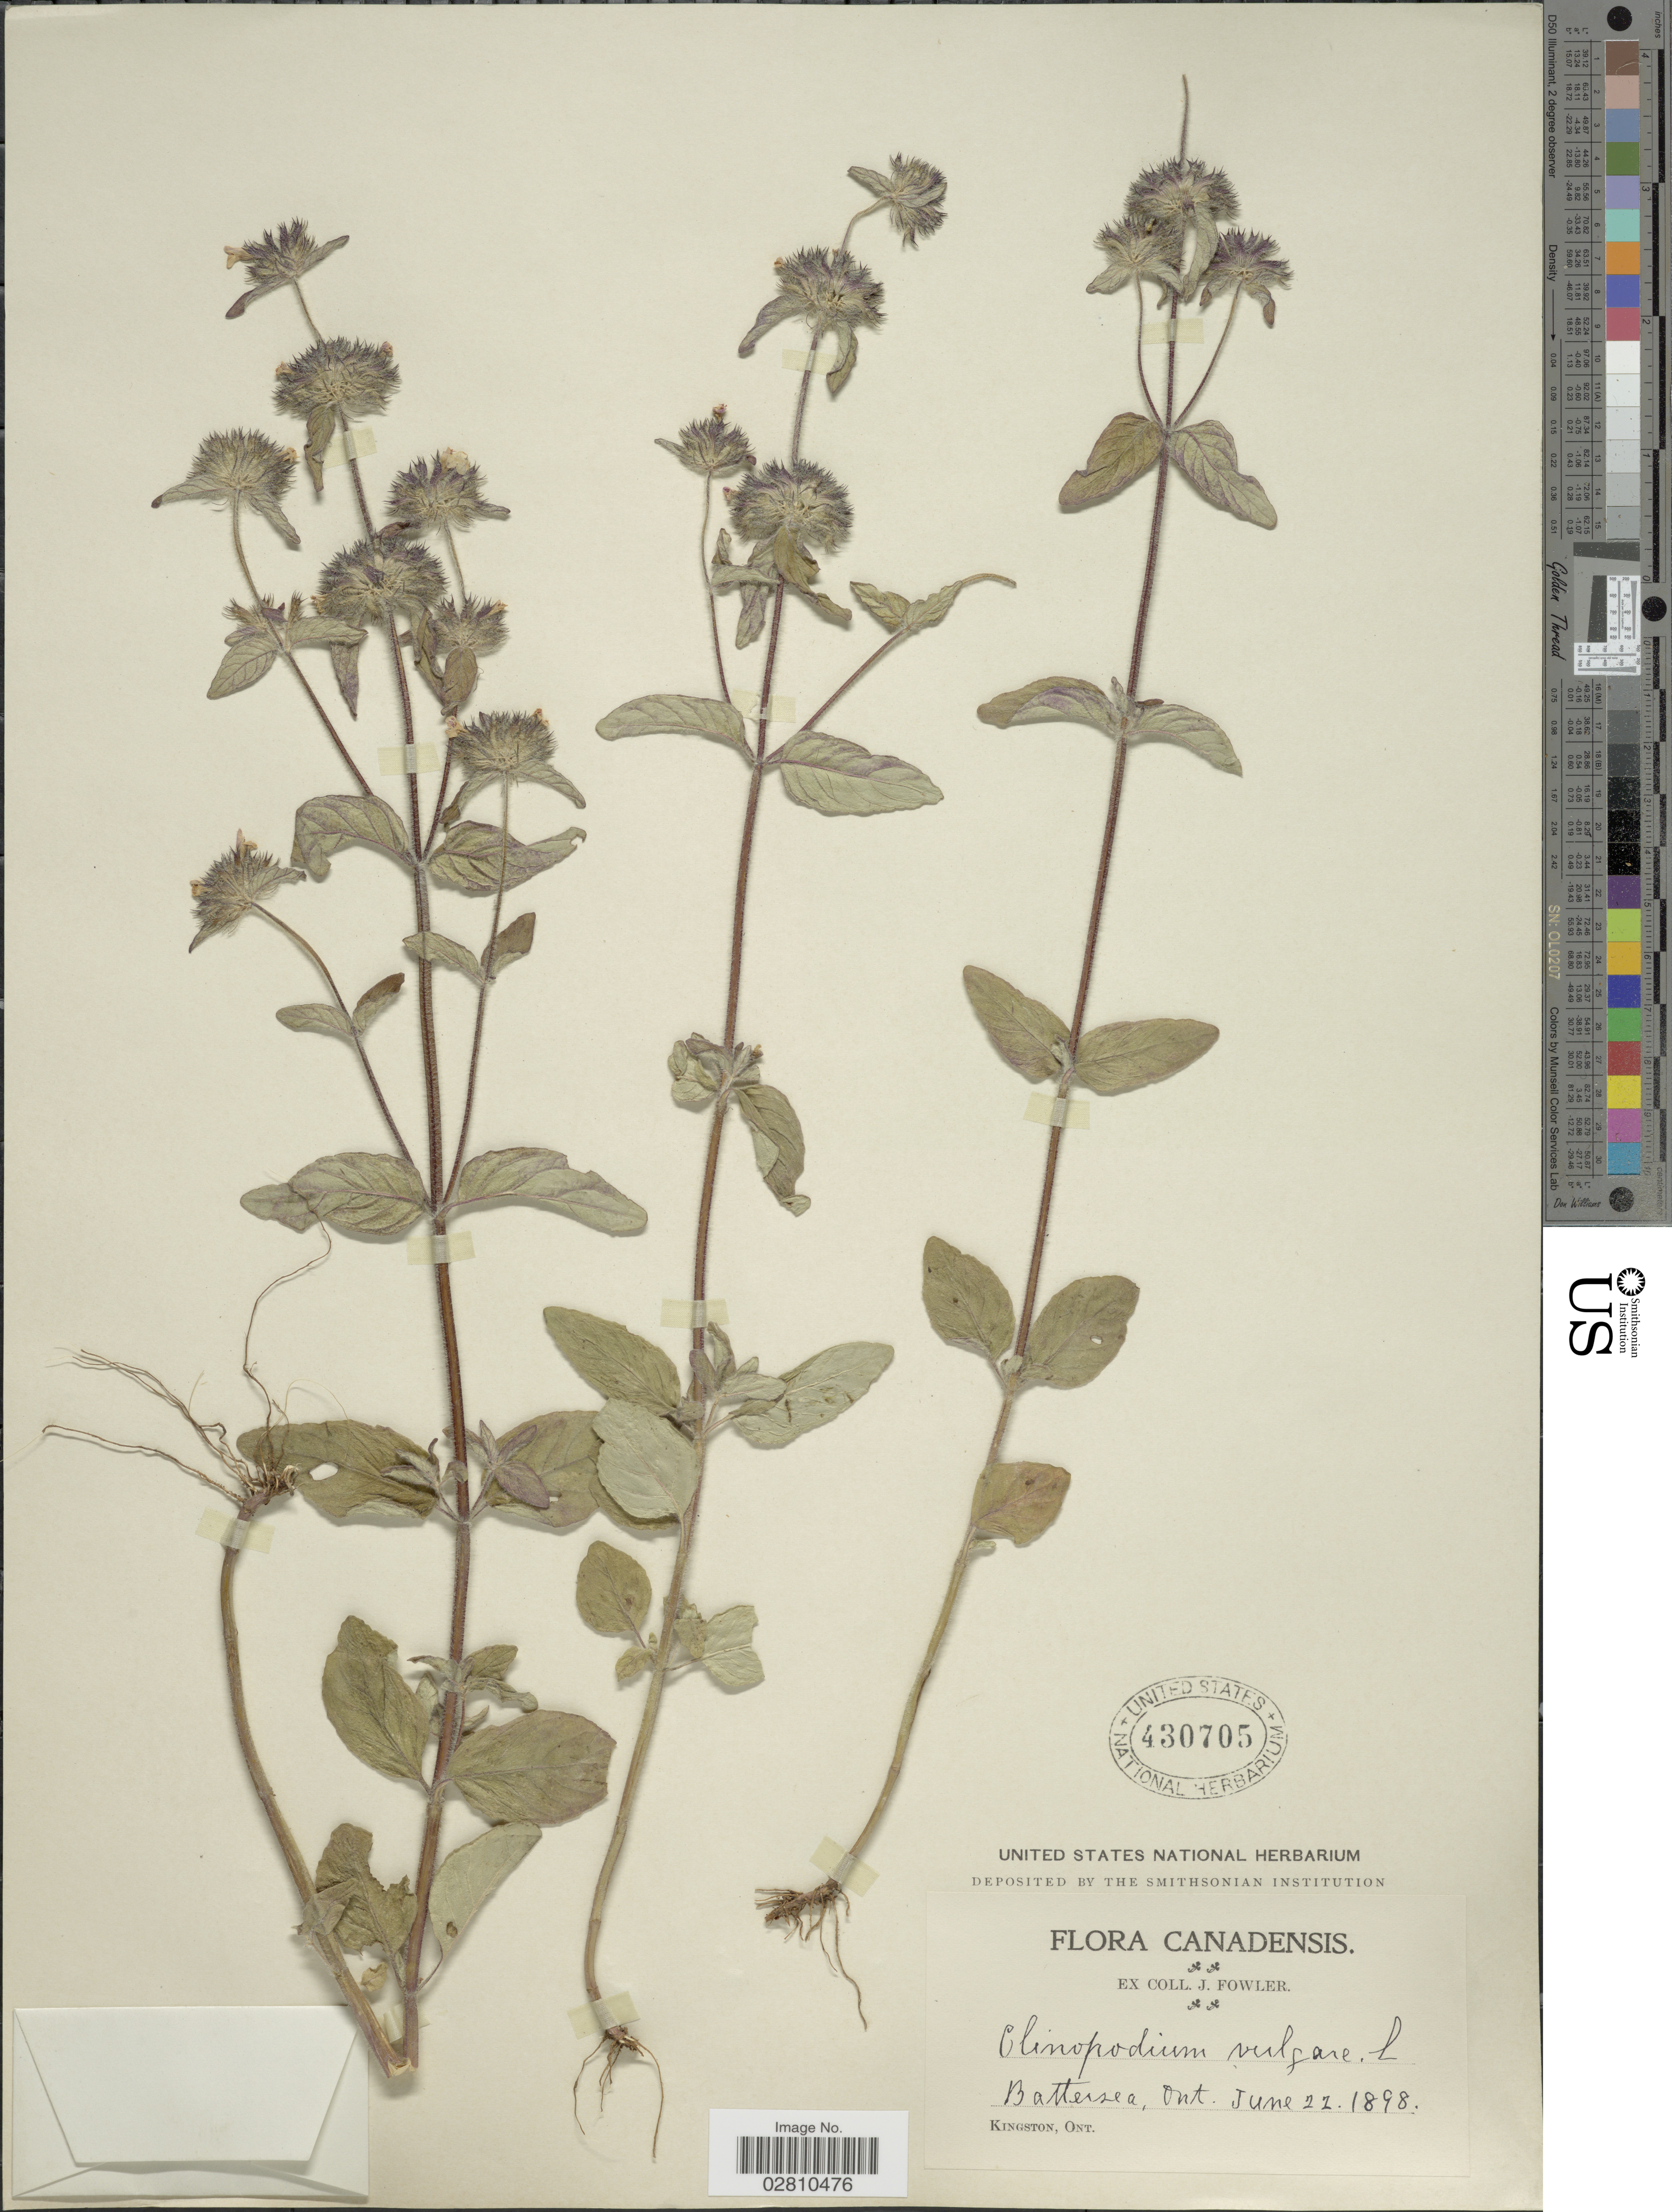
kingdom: Plantae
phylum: Tracheophyta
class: Magnoliopsida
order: Lamiales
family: Lamiaceae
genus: Clinopodium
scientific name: Clinopodium vulgare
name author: L.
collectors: J. P. Fowler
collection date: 1898-06-22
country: Canada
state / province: Ontario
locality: Battersea, Ont.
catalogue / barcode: US 430705